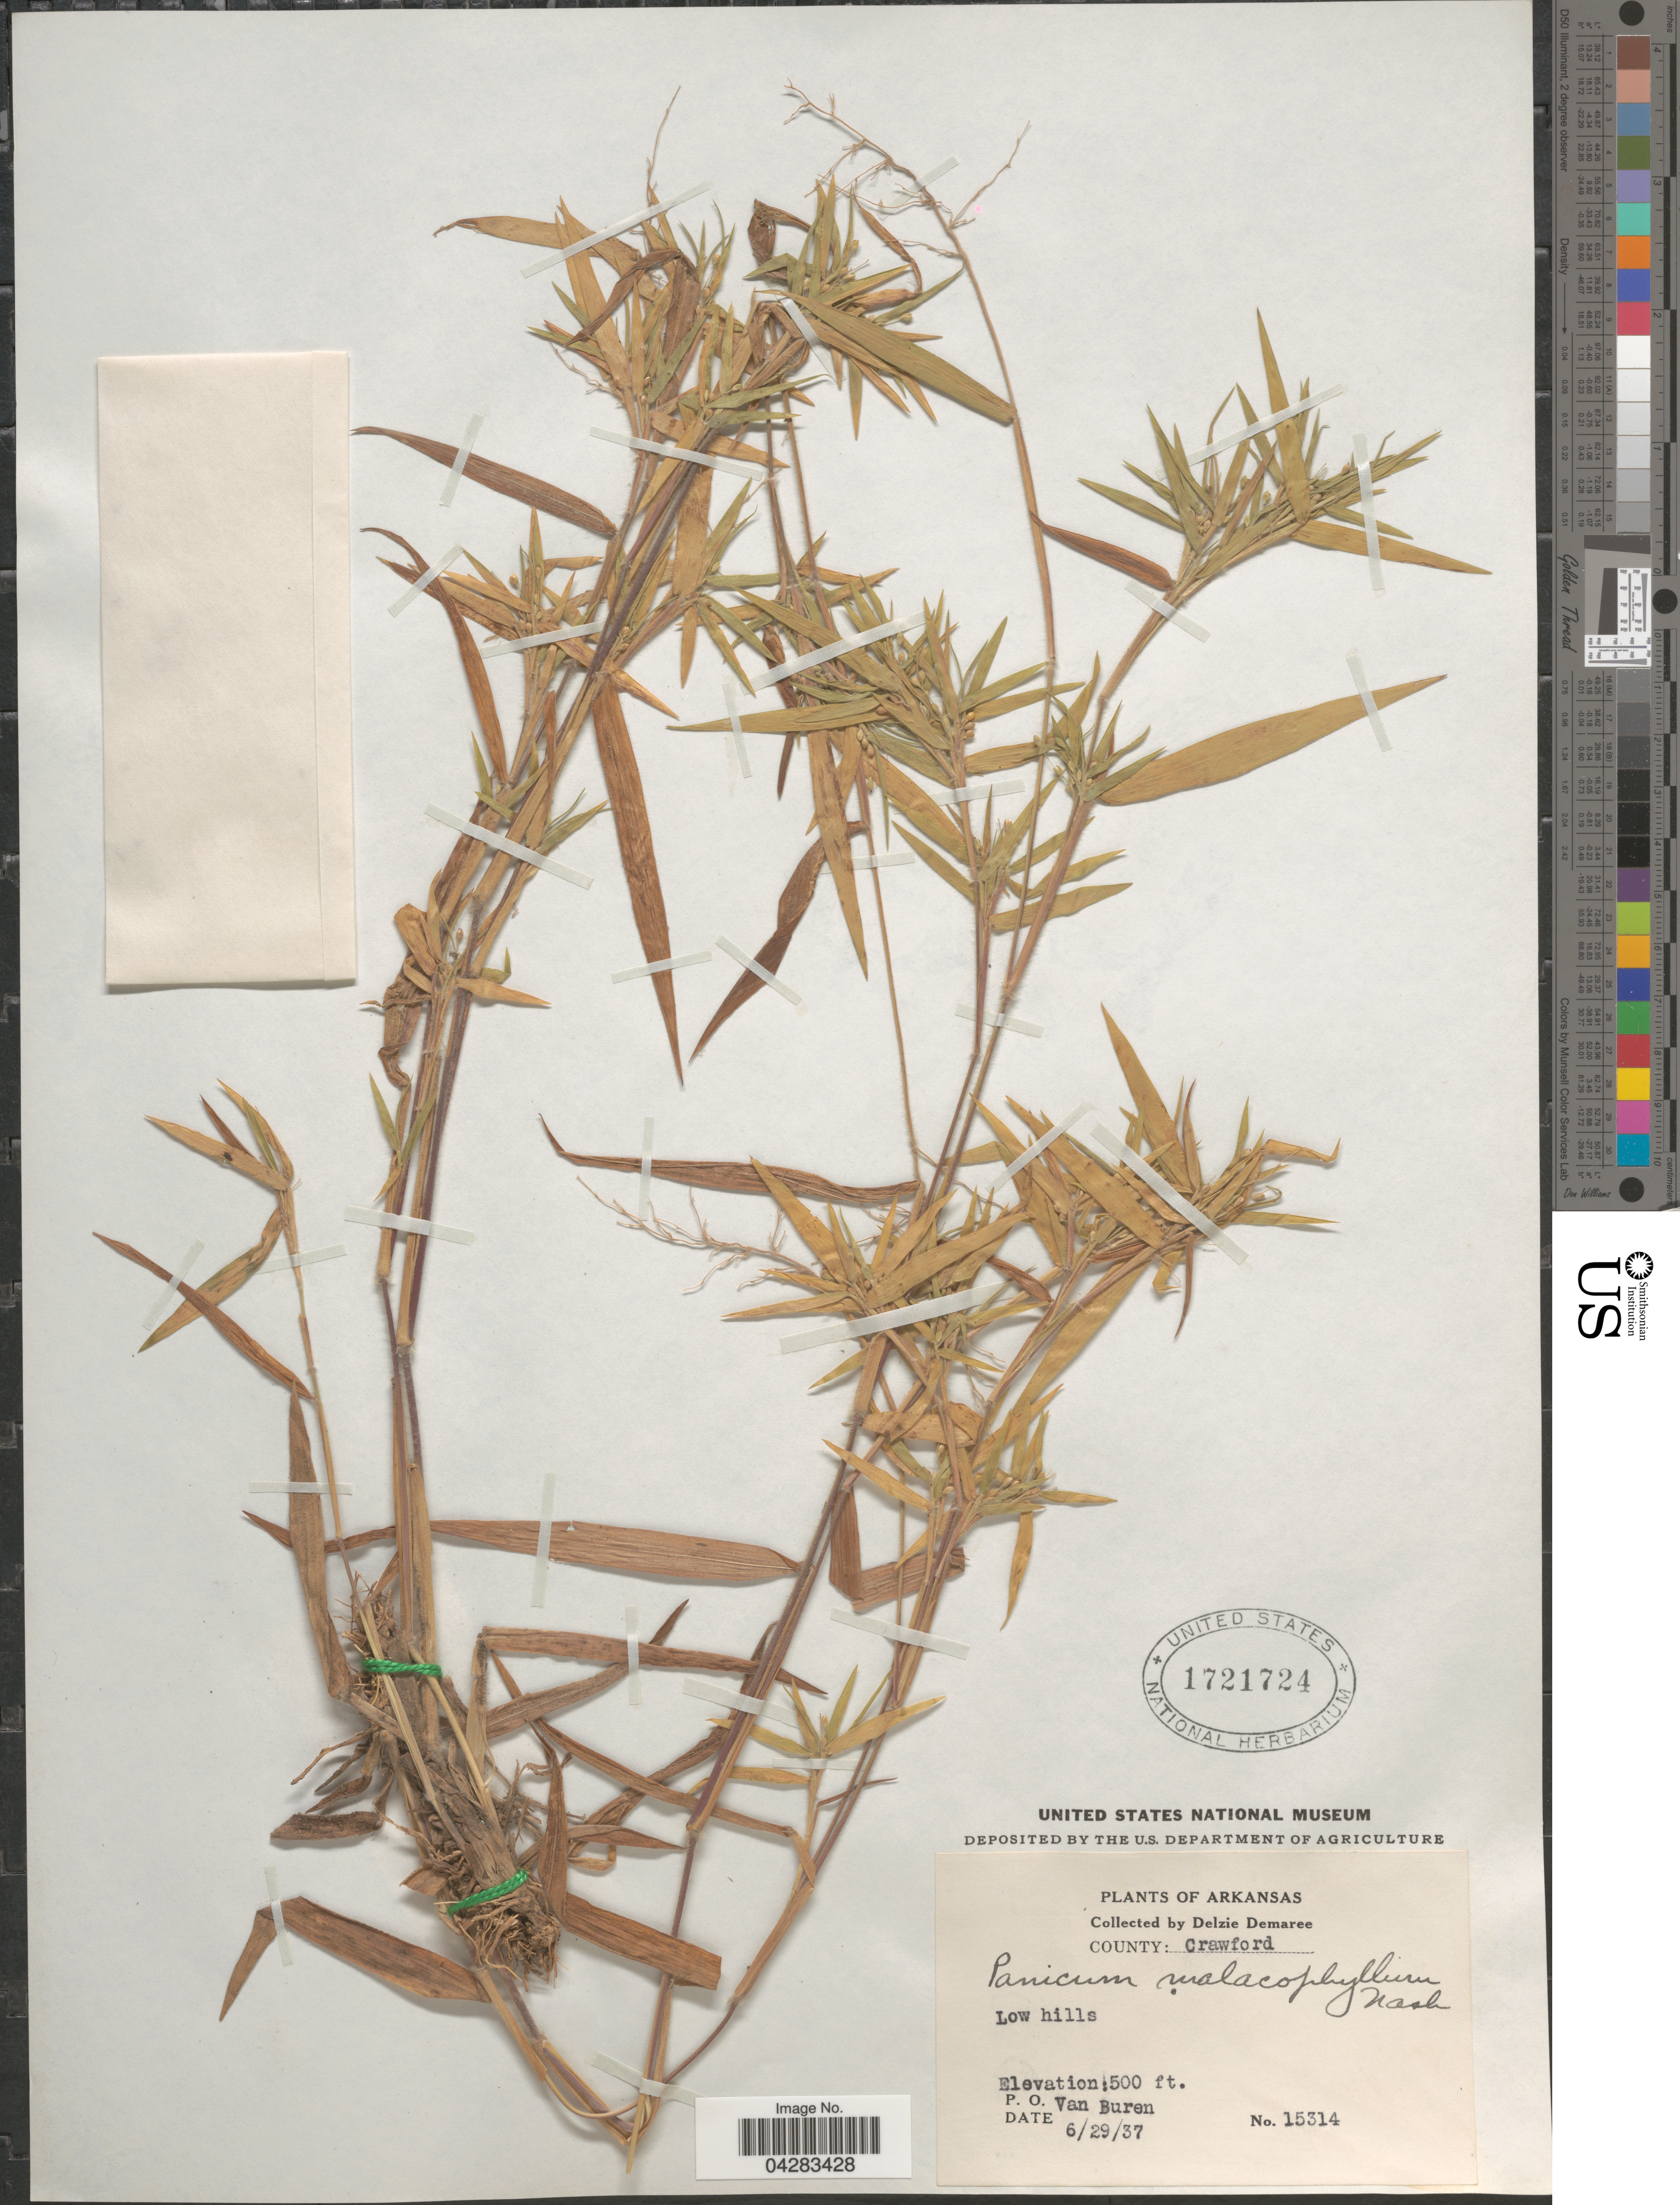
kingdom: Plantae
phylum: Tracheophyta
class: Liliopsida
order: Poales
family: Poaceae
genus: Dichanthelium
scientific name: Dichanthelium malacophyllum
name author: (Nash) Gould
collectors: D. Demaree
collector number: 15314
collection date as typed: Transcribed d/m/y: 29/6/37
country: United States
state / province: Arkansas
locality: County: Crawford. Low hills. P. O. Van Buren.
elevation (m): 152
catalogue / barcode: US 1721724